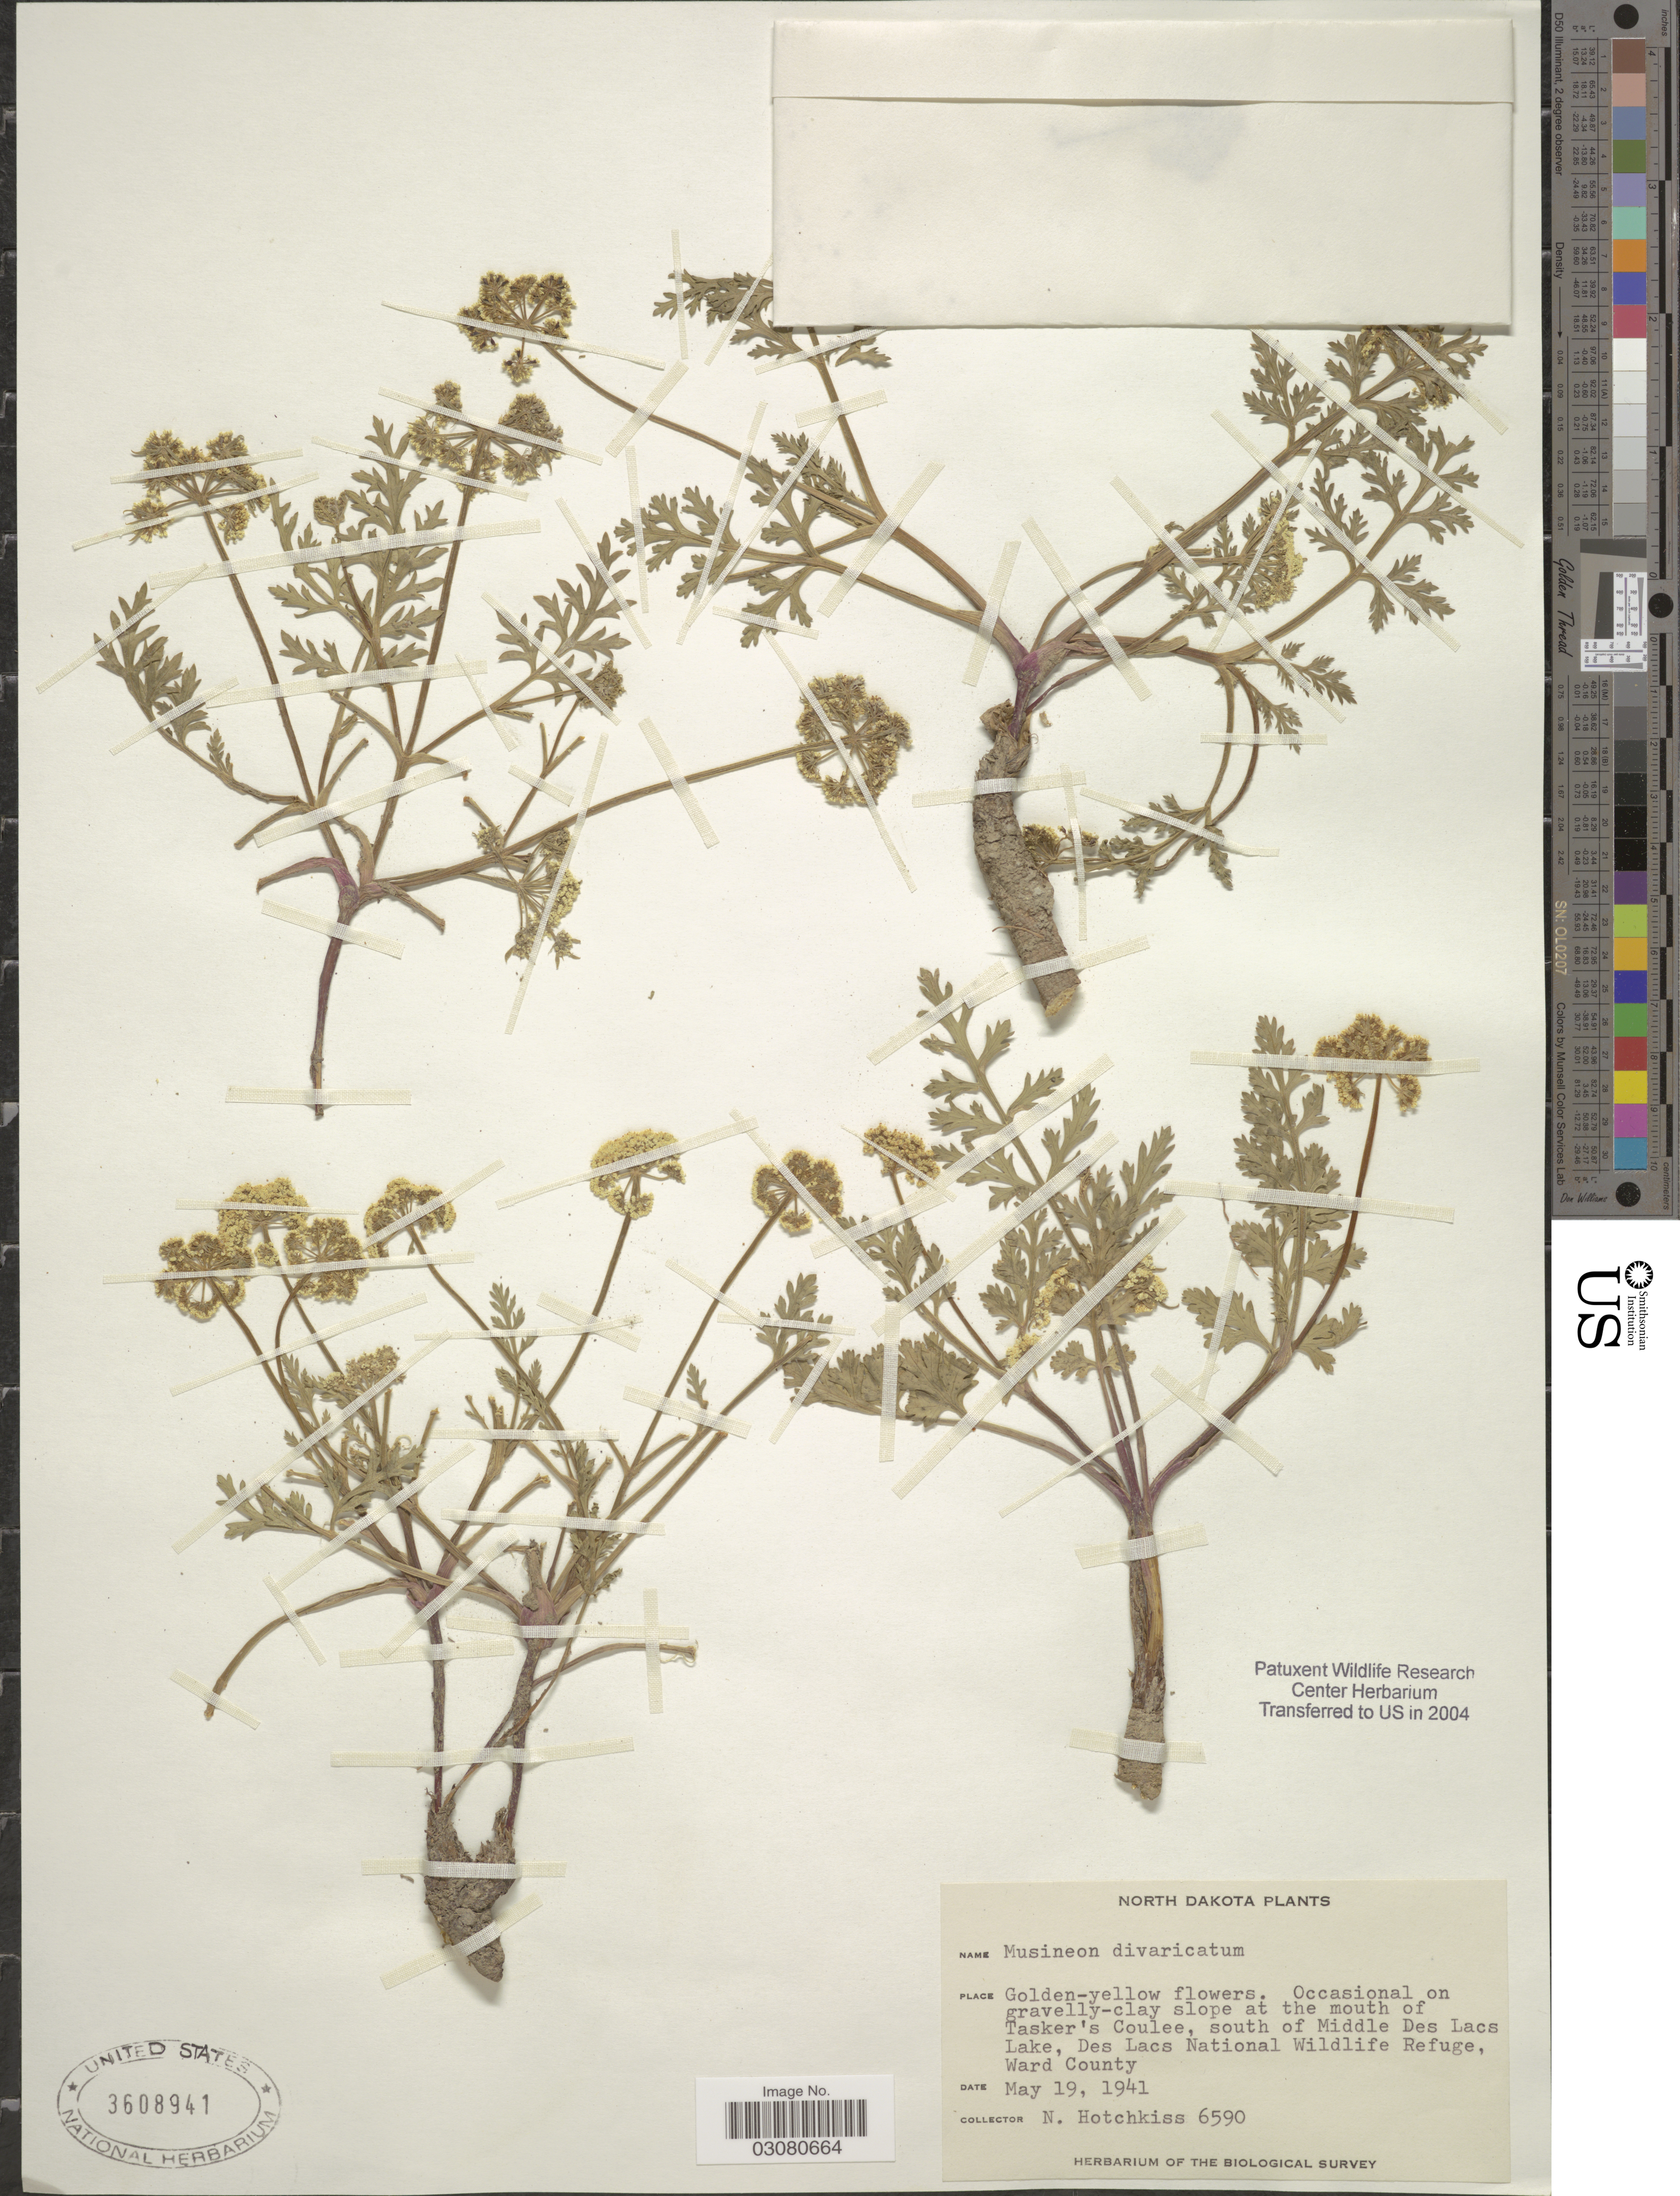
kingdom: Plantae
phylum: Tracheophyta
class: Magnoliopsida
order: Apiales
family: Apiaceae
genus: Musineon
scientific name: Musineon divaricatum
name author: (Pursh) Nutt.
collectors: N. Hotchkiss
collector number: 6590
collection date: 1941-05-19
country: United States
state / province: North Dakota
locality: At the mouth of Tasker's Coulee, south of Middle Des Lacs Lake, Des Lacs National Wildlife Refuge, Ward County.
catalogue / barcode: US 3608941